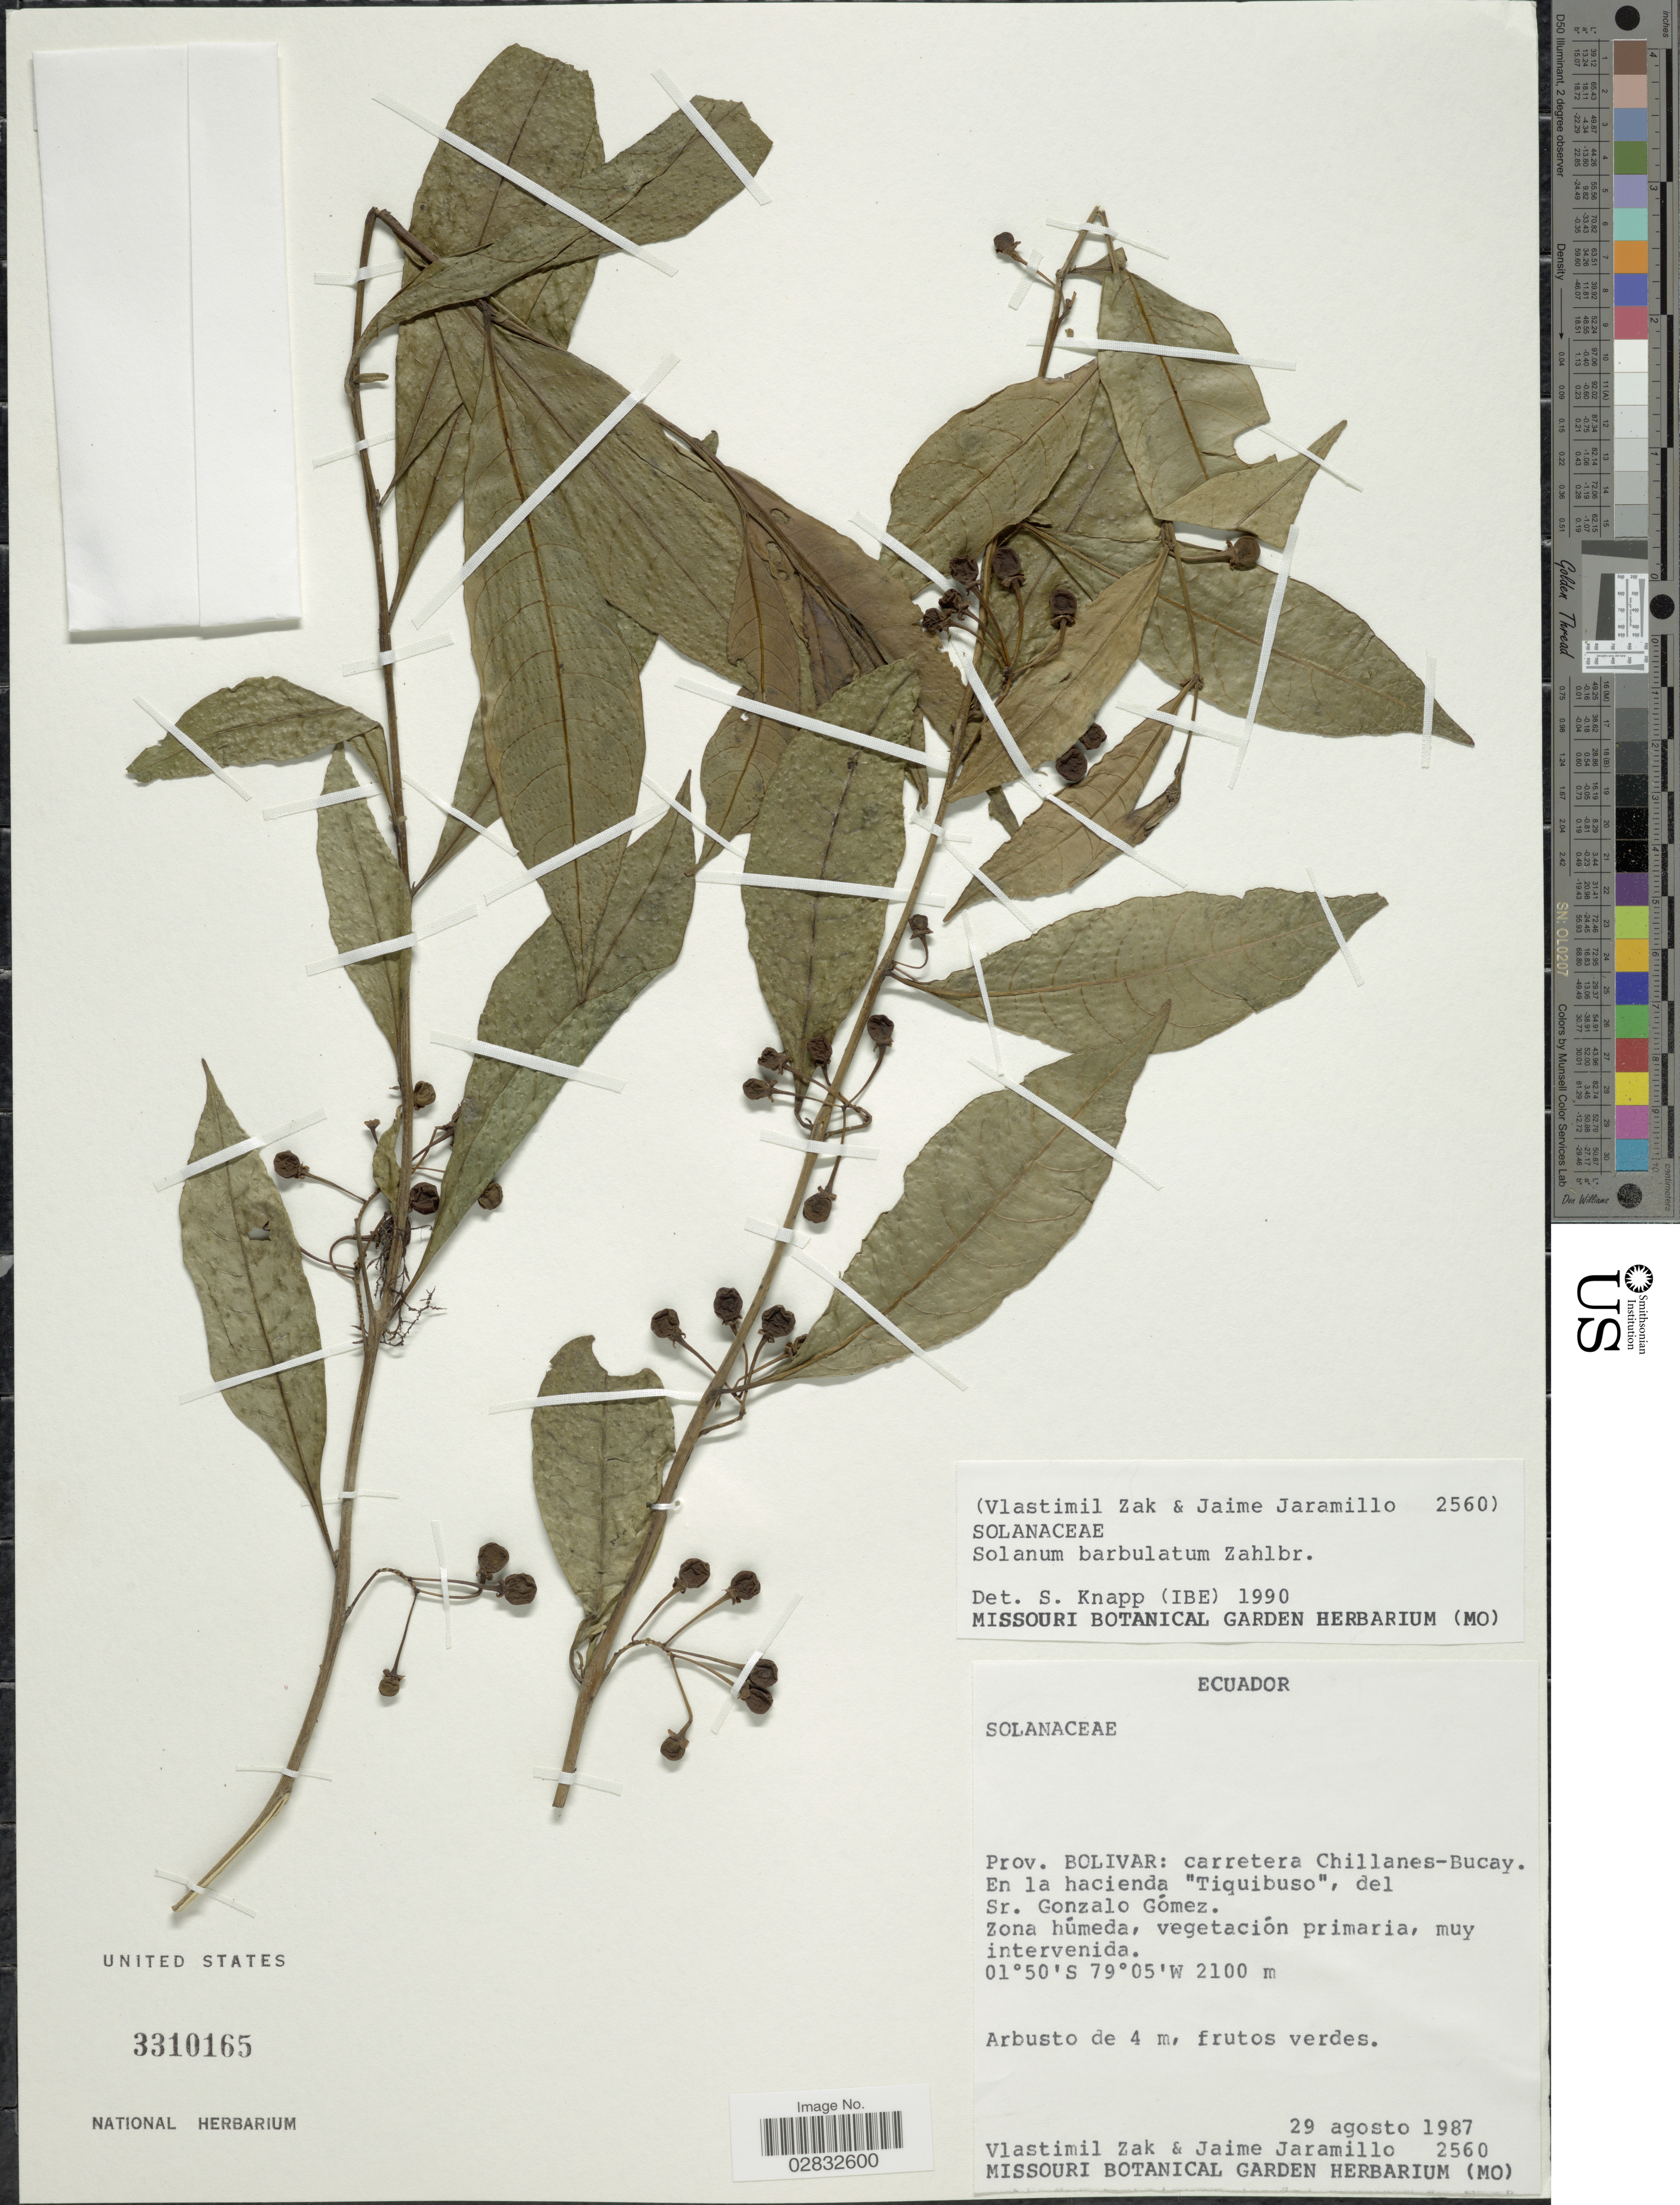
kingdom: Plantae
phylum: Tracheophyta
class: Magnoliopsida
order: Solanales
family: Solanaceae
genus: Solanum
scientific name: Solanum barbulatum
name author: Zahlbr.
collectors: V. Zak & J. Jaramillo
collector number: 2560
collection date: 1987-08-29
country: Ecuador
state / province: Bolívar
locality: Carretera Chillanes-Bucay, en la hacienda Tiquibuso, del Sr. Gonzalo Gómez.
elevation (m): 2100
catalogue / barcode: US 3310165